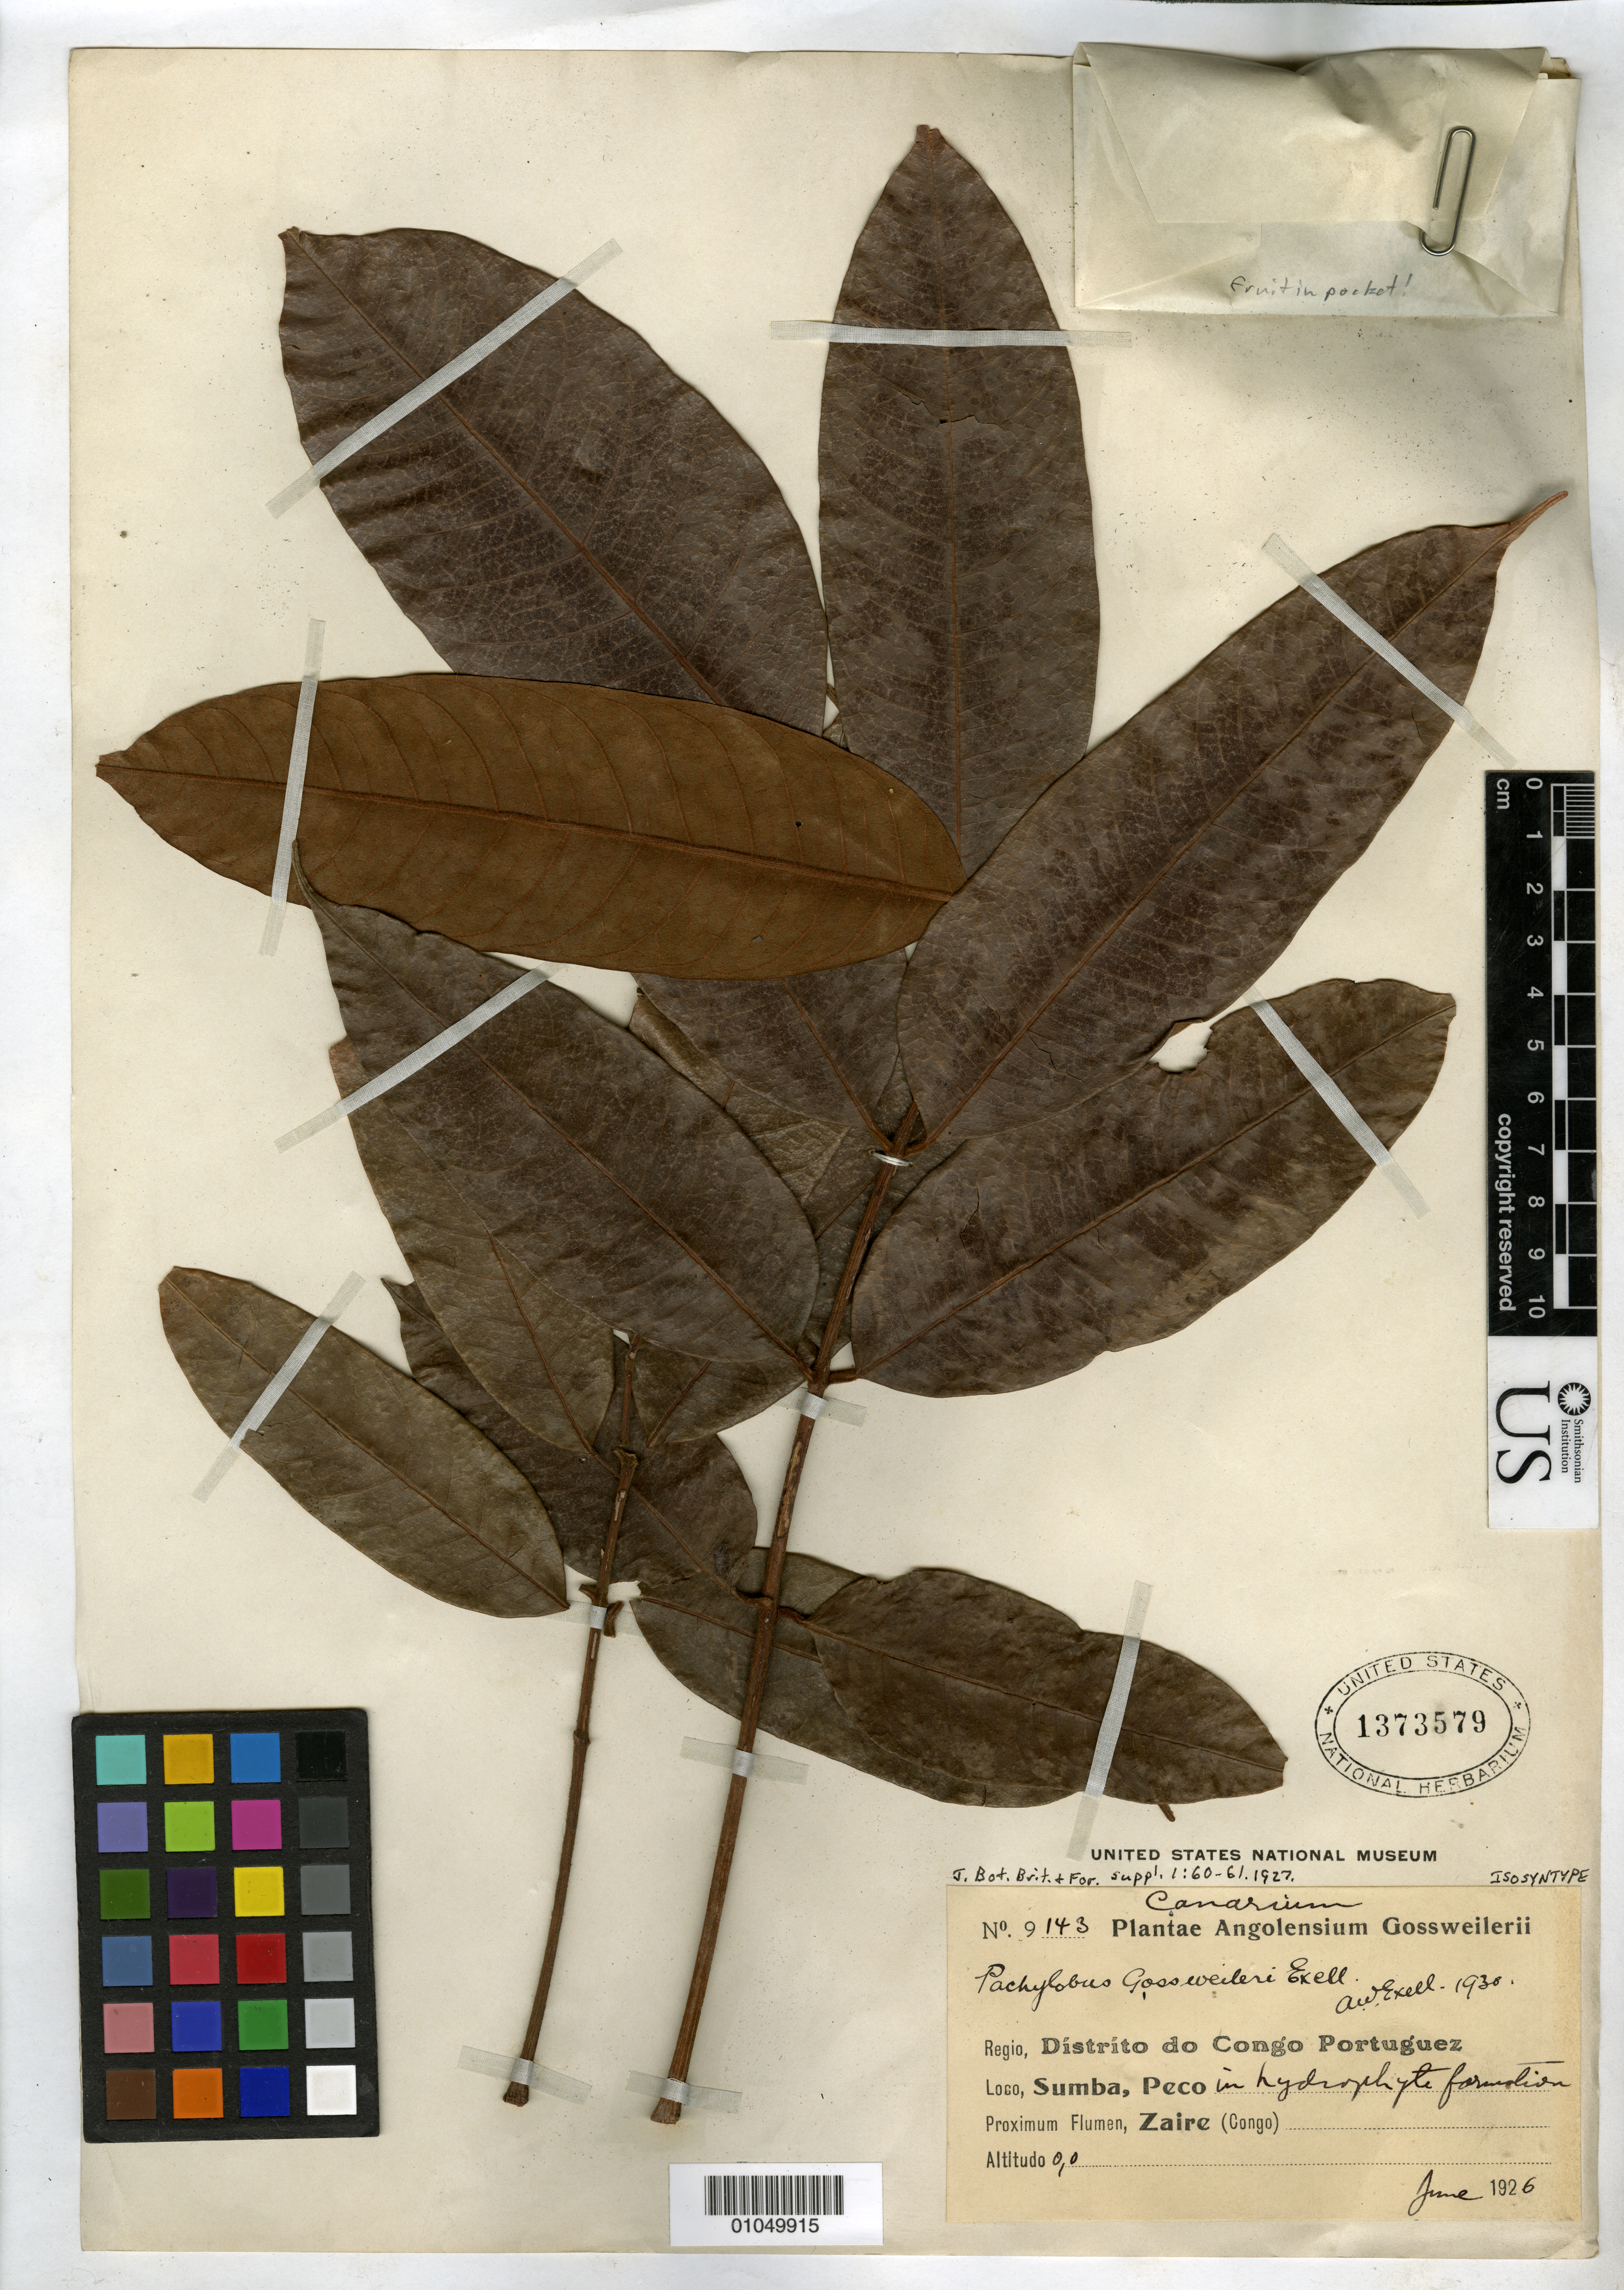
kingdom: Plantae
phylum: Tracheophyta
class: Magnoliopsida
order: Sapindales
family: Burseraceae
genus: Pachylobus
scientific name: Pachylobus gossweileri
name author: Exell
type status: Isosyntype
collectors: J. Gossweiler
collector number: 9143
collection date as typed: Jun 1926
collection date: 1926-06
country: Angola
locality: Distrito do Congo Portuguez, Sumba, Peco in hydrophyte formatino, proximum Flumen Zaire (Congo).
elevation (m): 0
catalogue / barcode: US 1373579